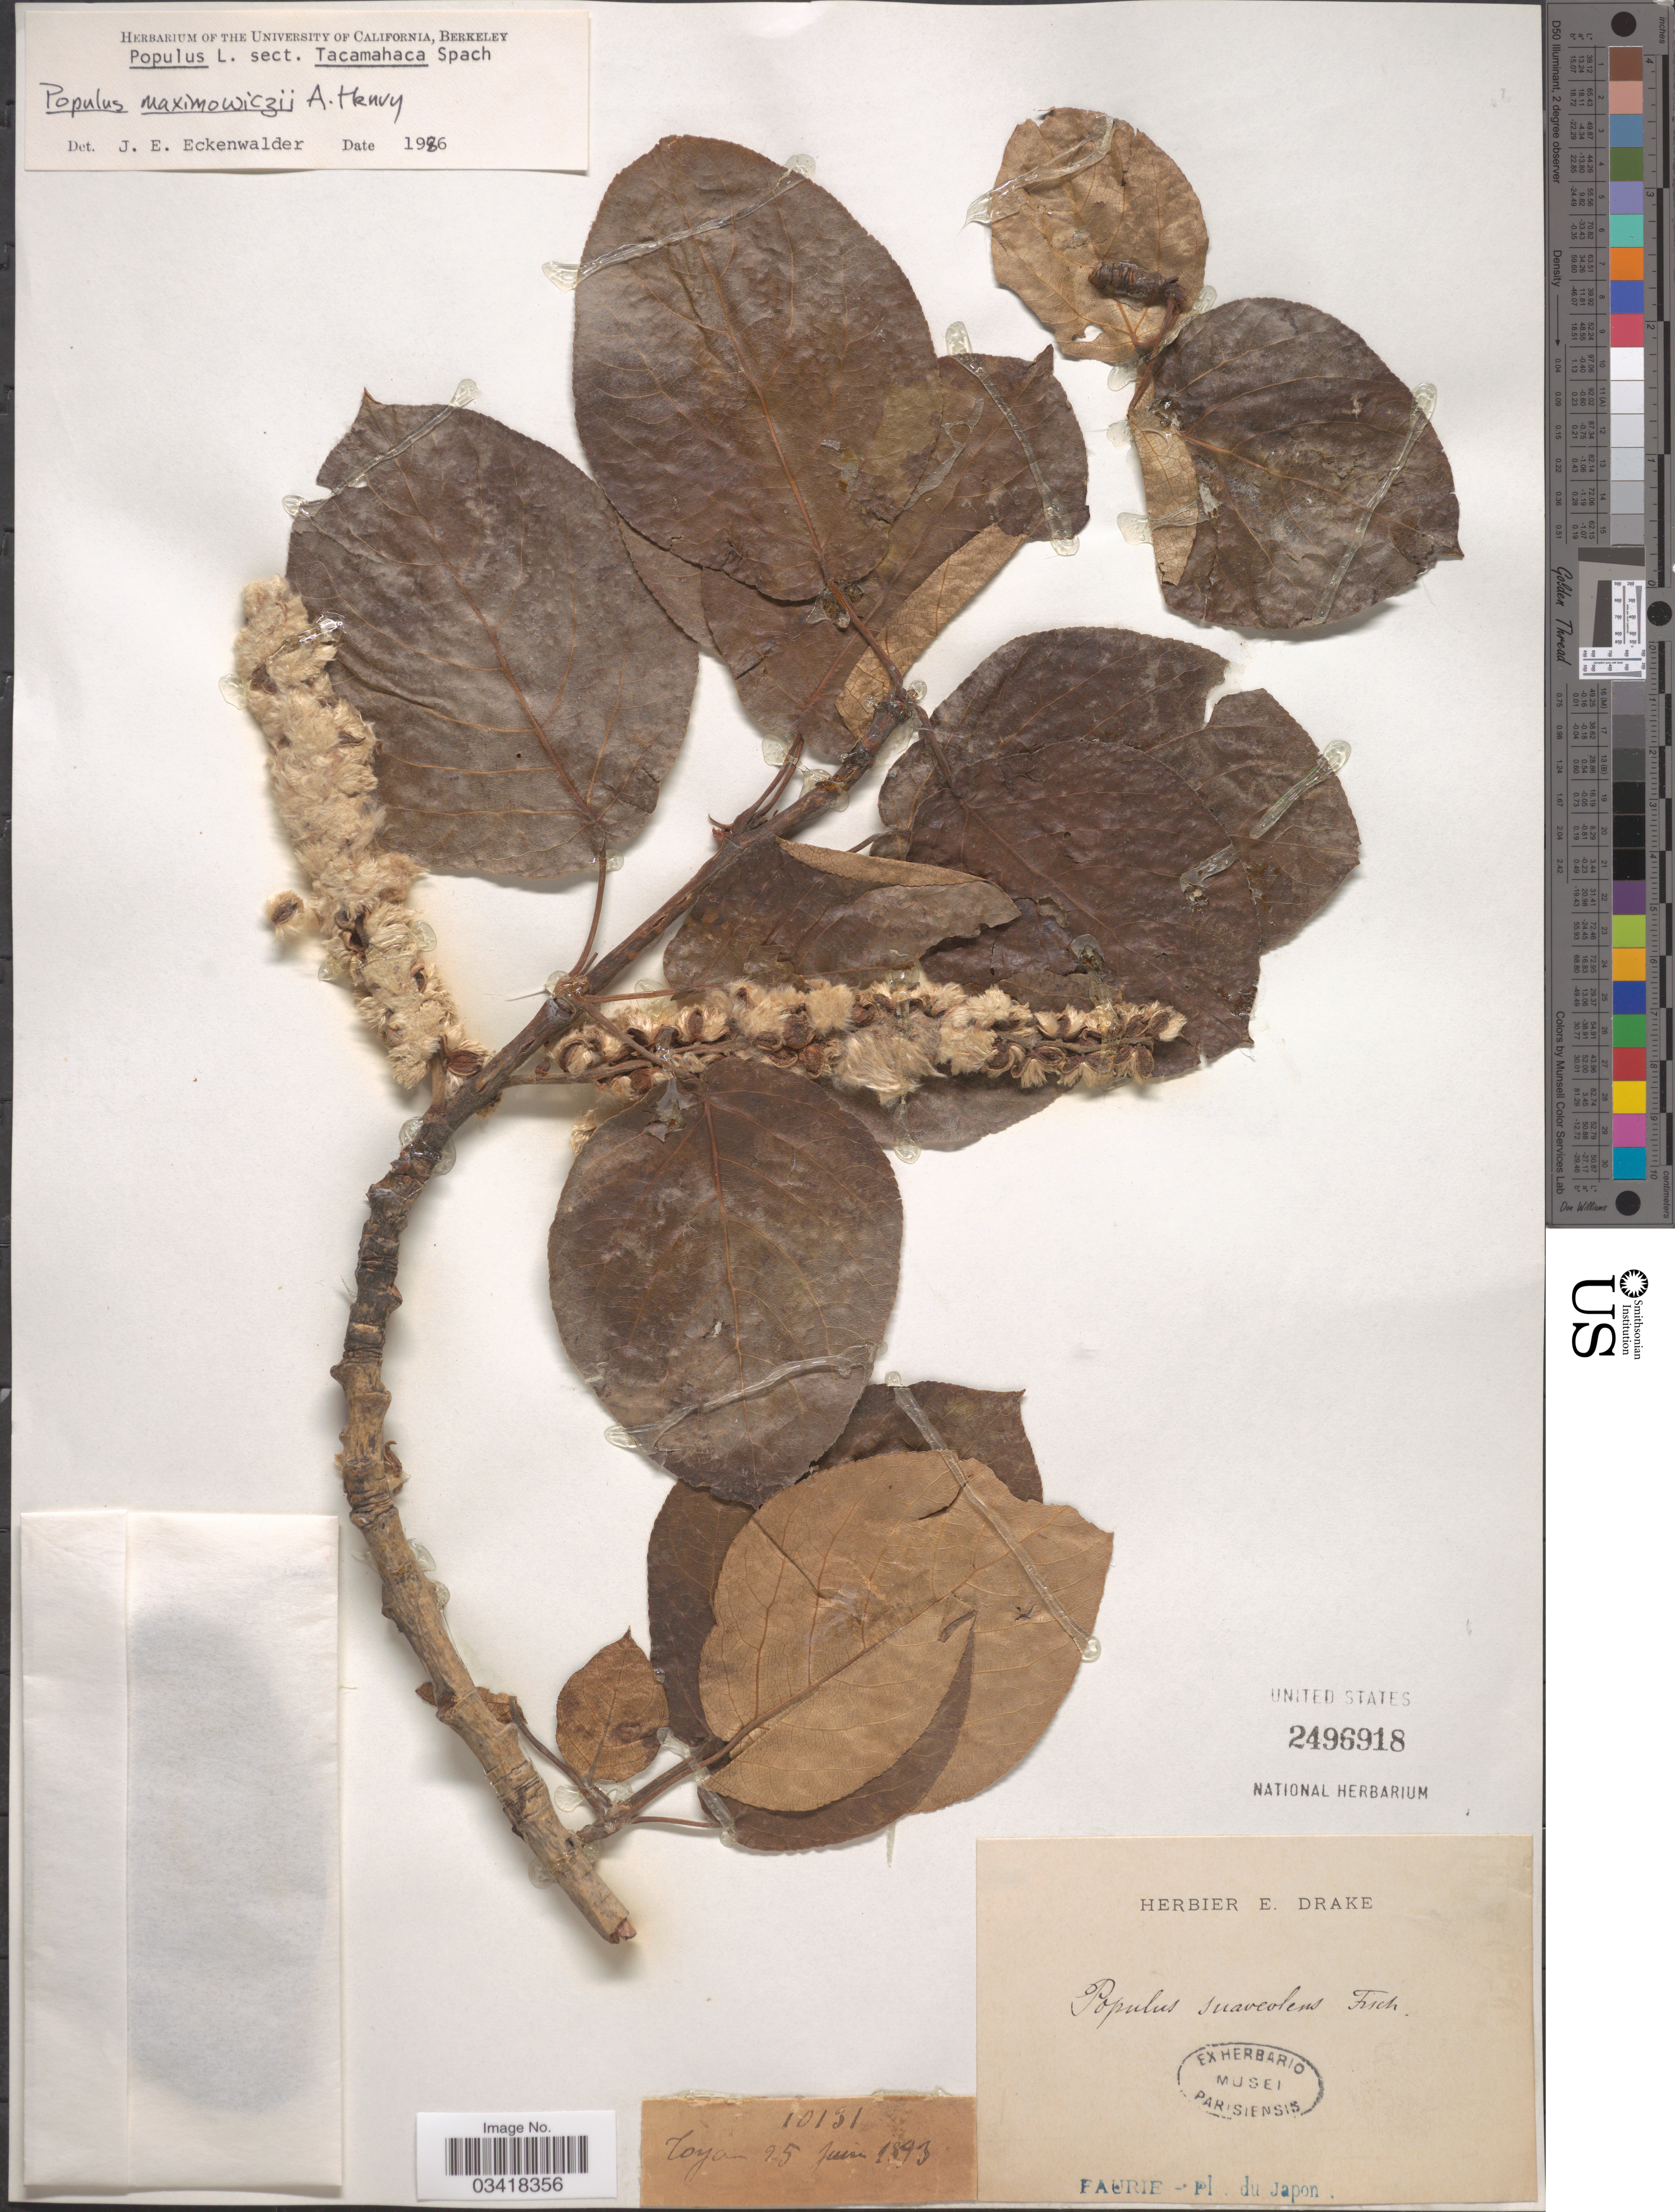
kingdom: Plantae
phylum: Tracheophyta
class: Magnoliopsida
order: Malpighiales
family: Salicaceae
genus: Populus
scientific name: Populus maximowiczii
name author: A. Henry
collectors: -. Faurie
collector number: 10131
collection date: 1893-06-25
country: Japan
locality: Toyam.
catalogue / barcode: US 2496918